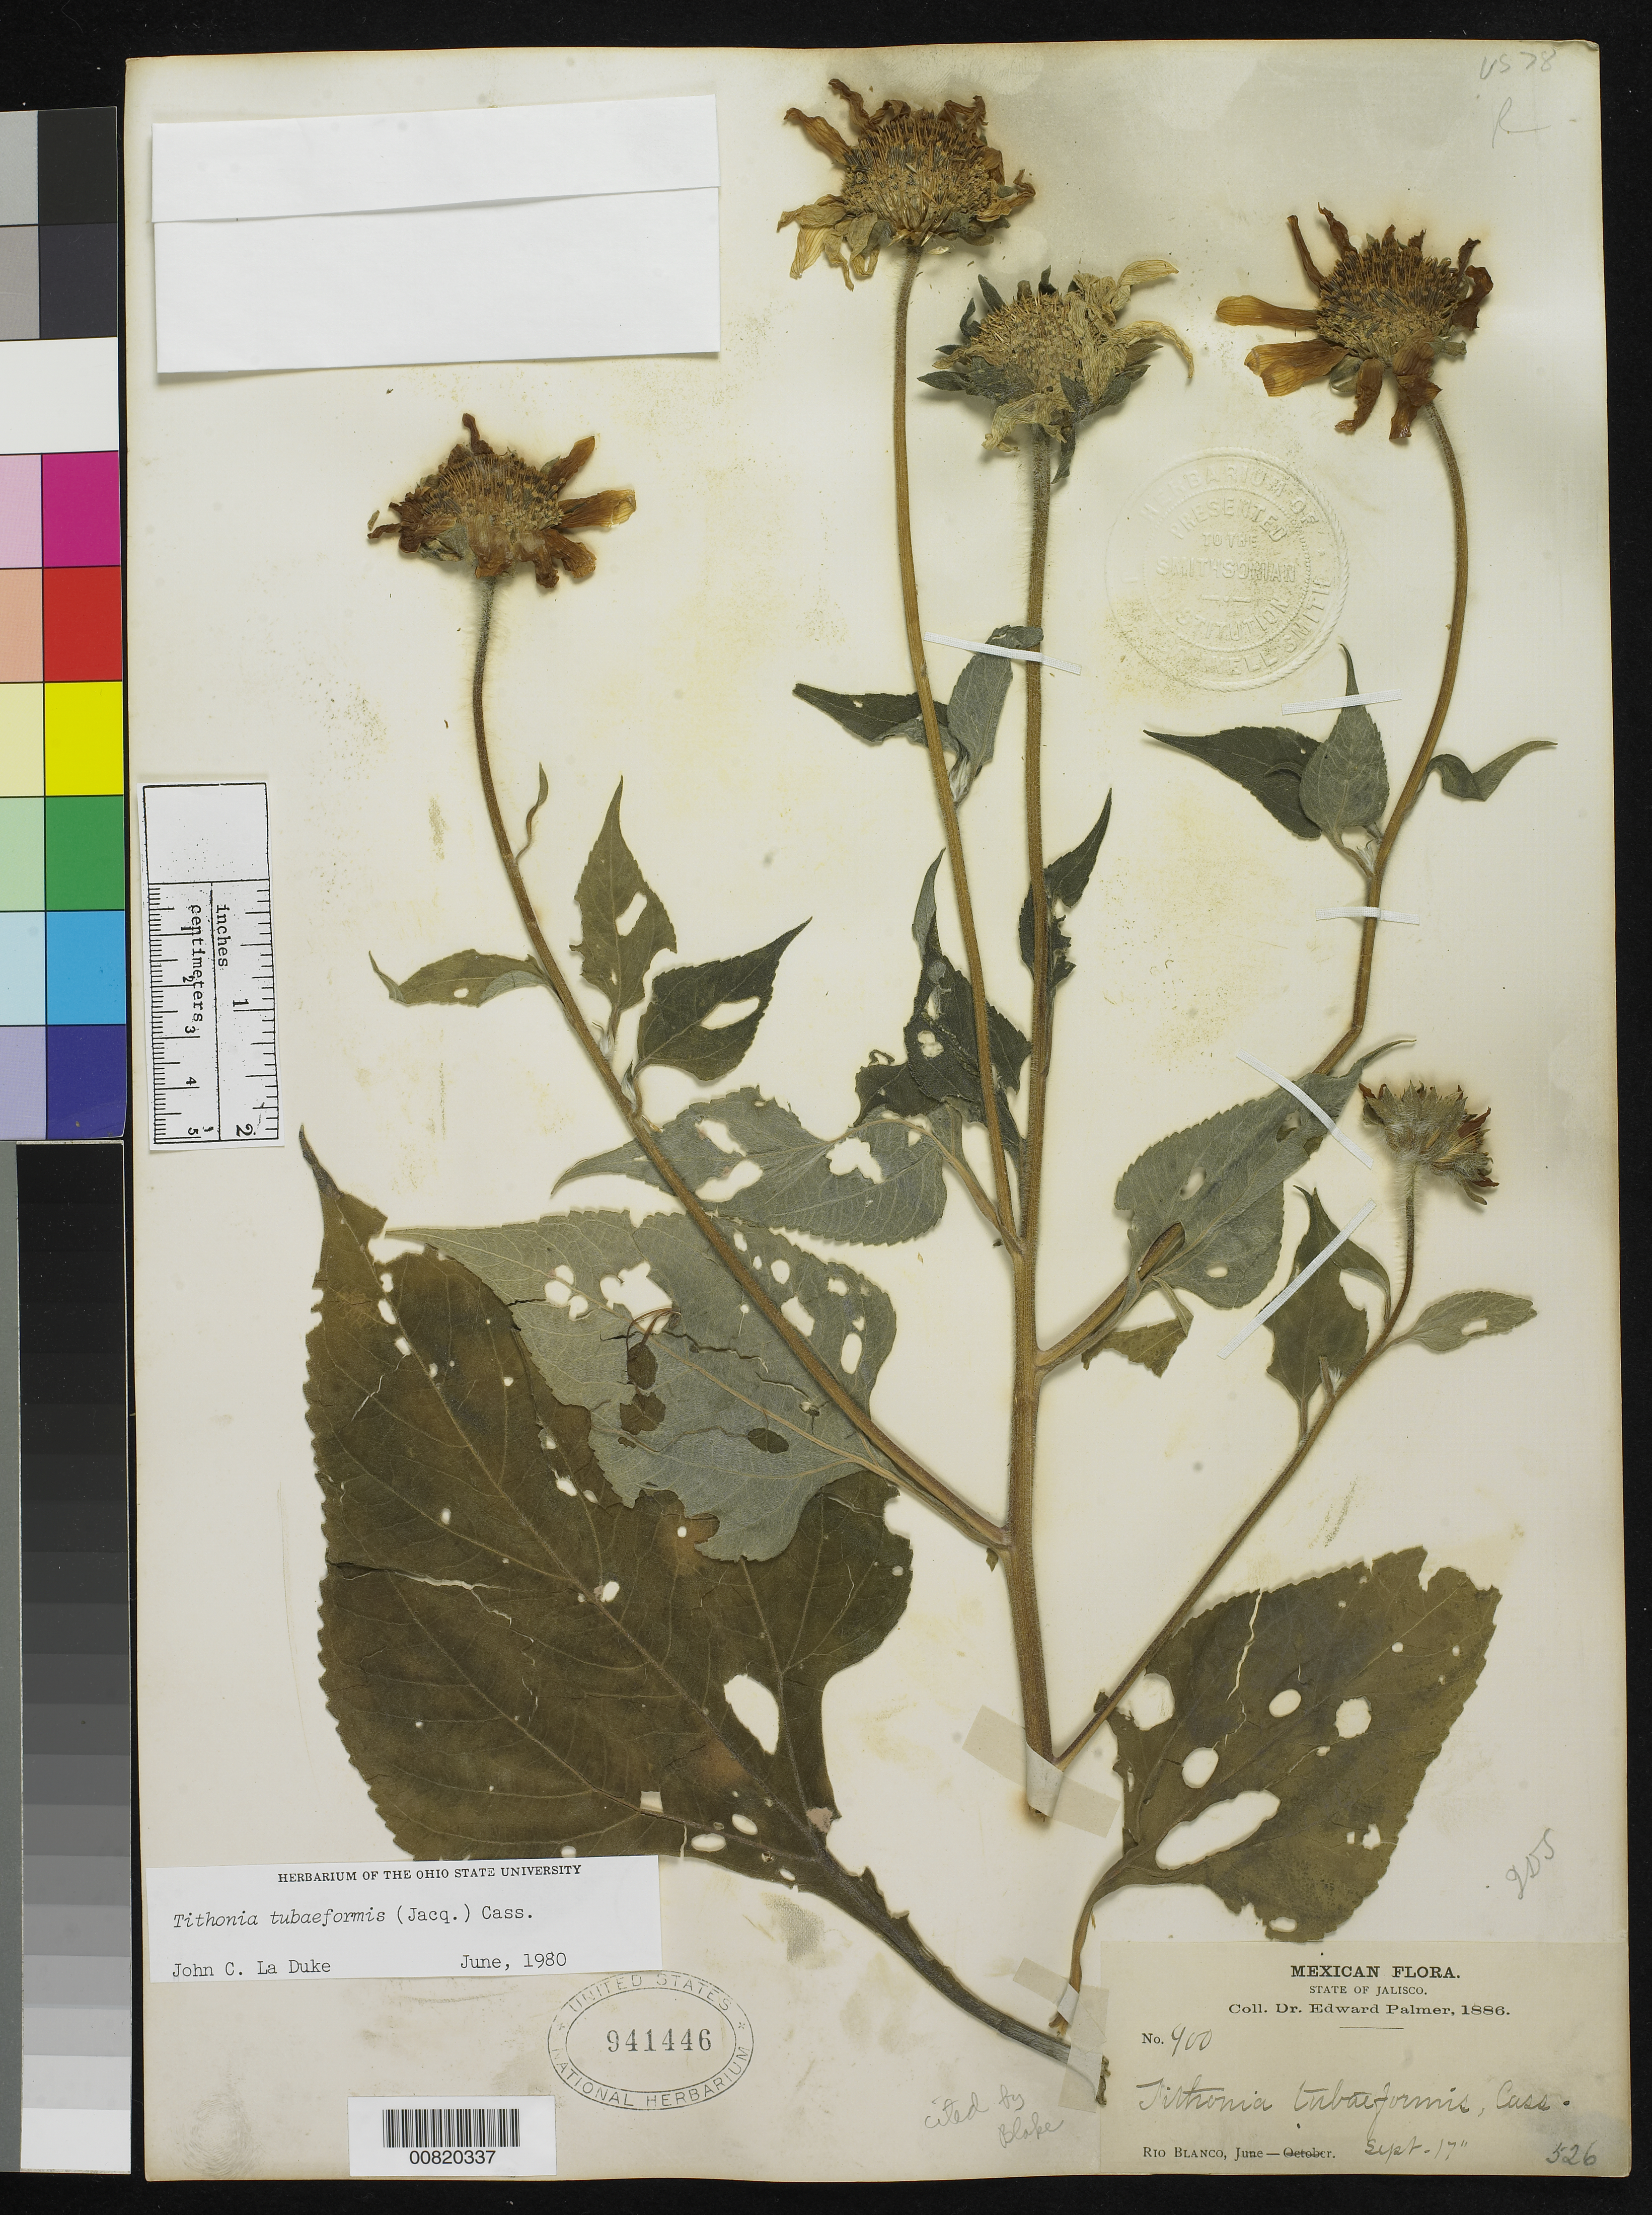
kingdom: Plantae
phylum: Tracheophyta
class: Magnoliopsida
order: Asterales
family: Asteraceae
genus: Tithonia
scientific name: Tithonia tubaeformis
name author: (Jacq.) Cass.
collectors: E. Palmer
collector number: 900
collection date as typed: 17 Sep 1886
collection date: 1886-09-17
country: Mexico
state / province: Jalisco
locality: Rio Blanco, Jalisco.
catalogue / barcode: US 941446